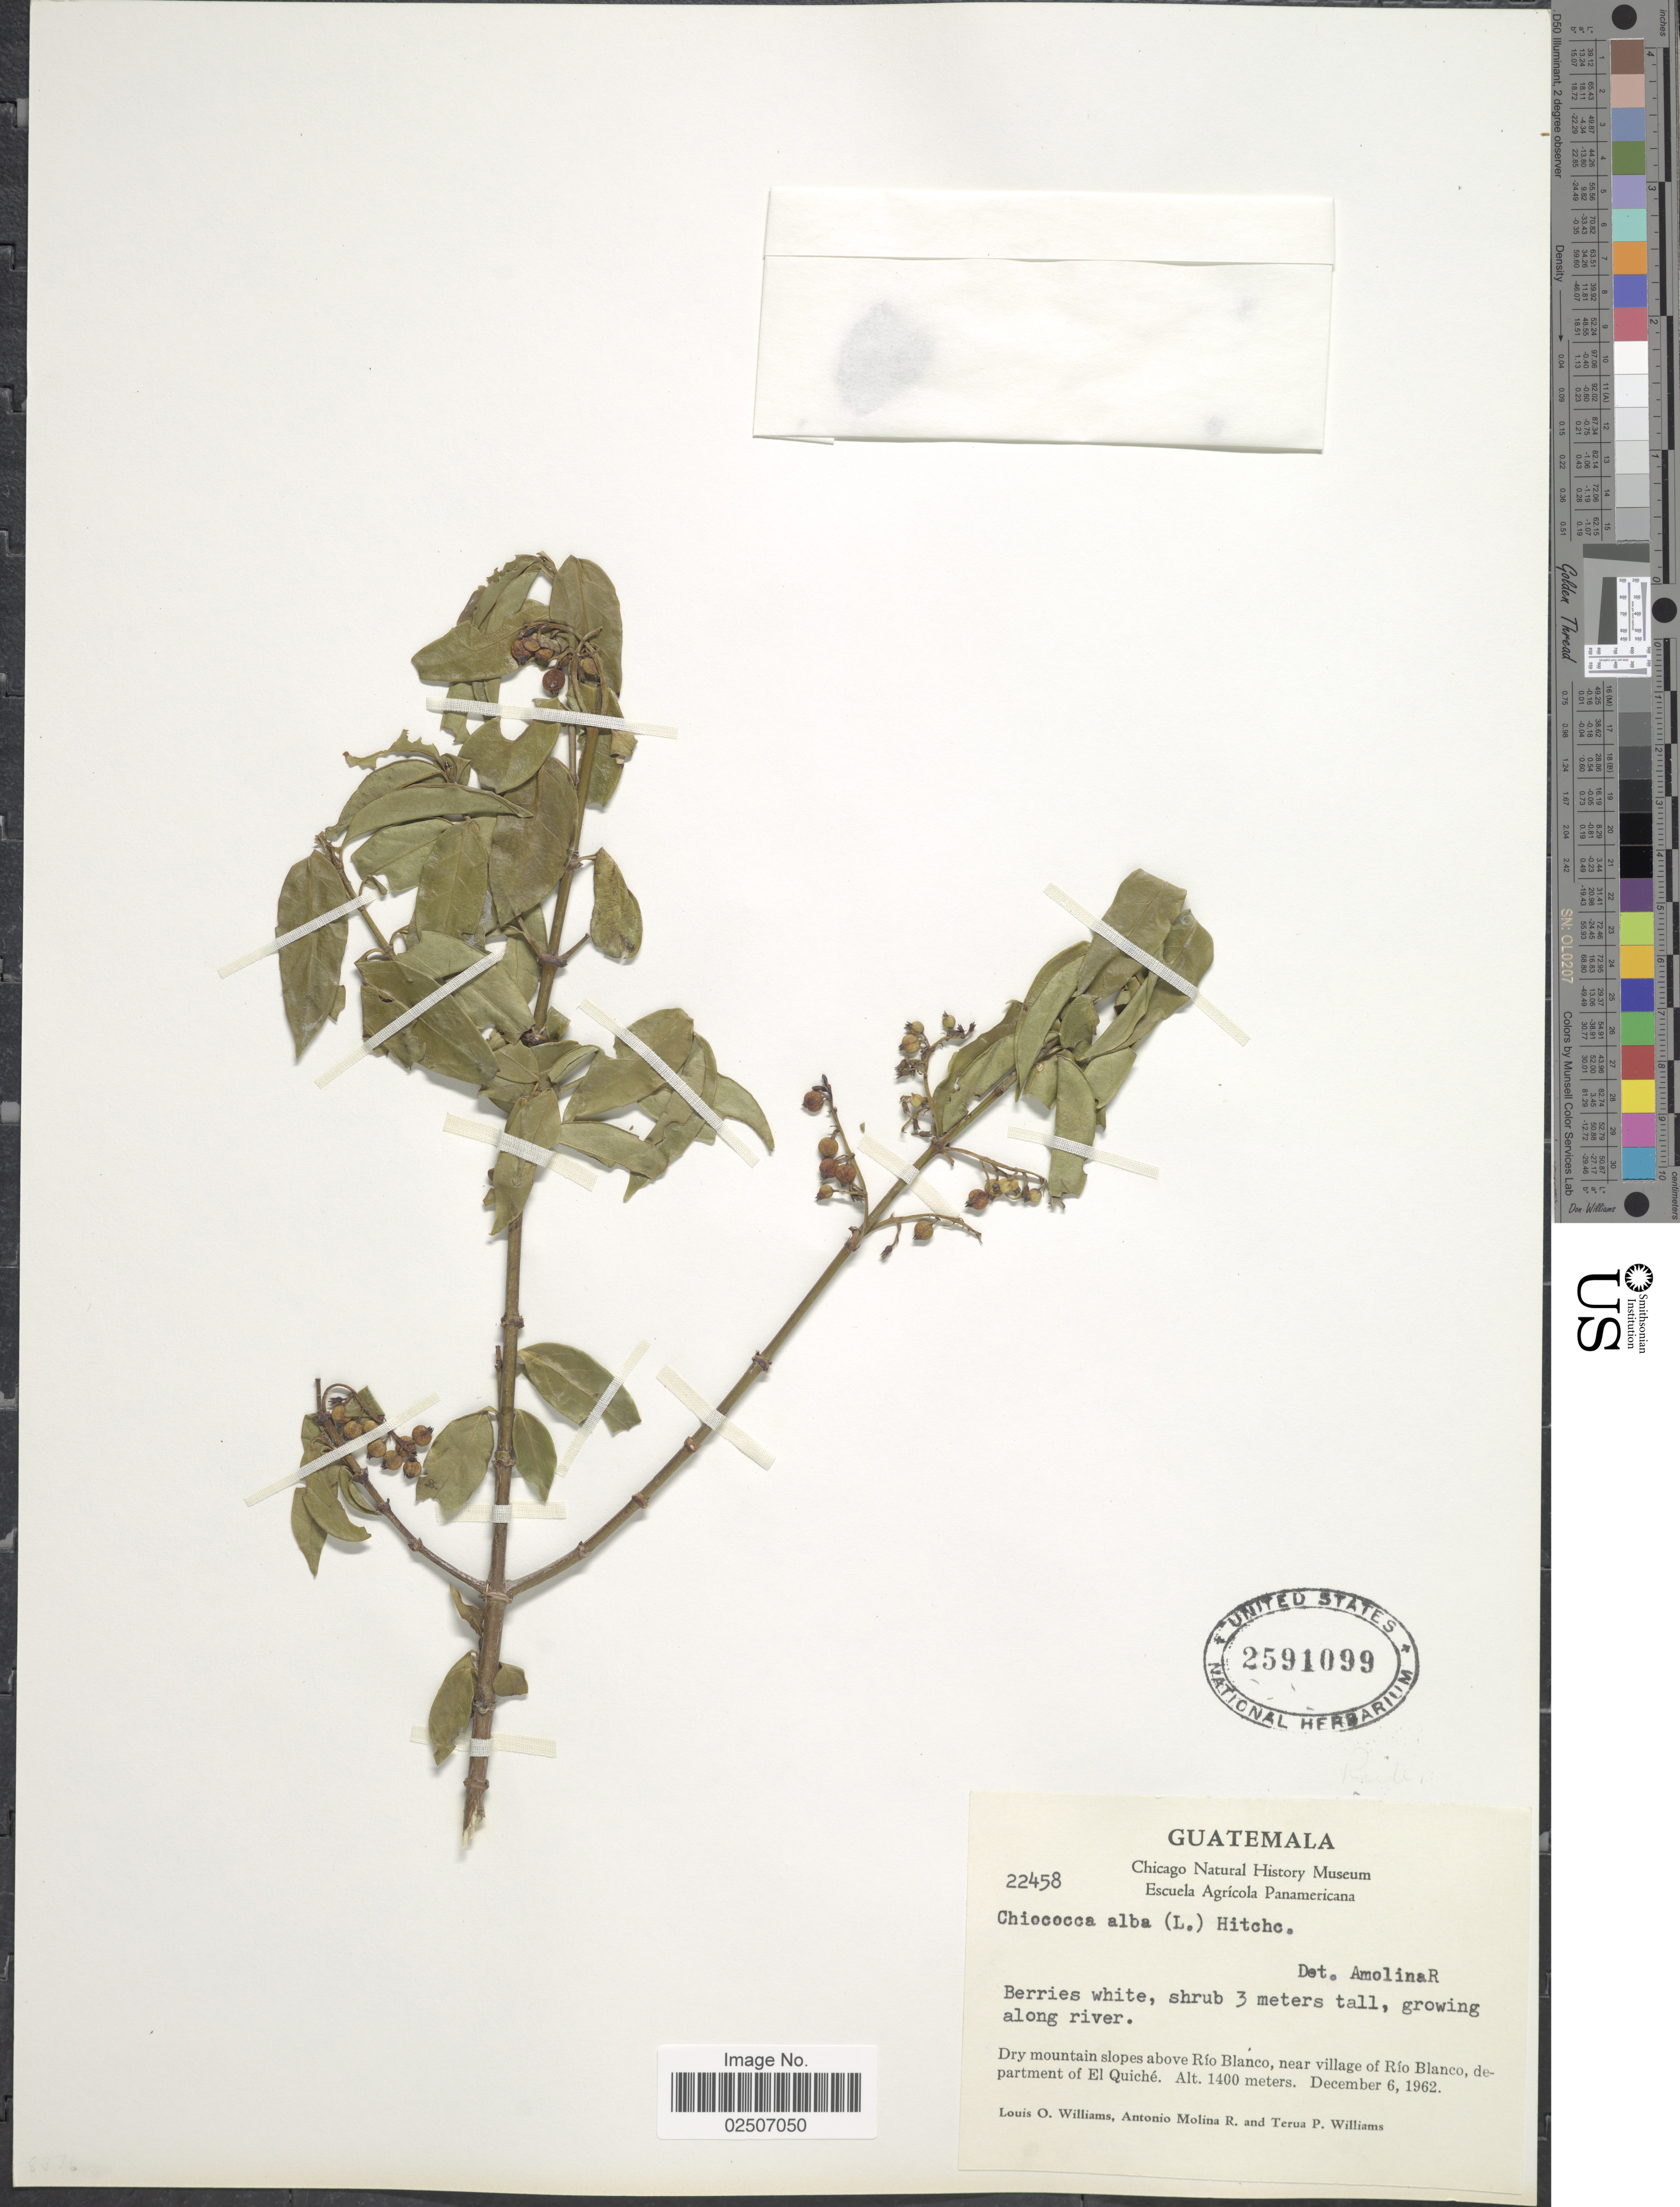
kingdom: Plantae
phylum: Tracheophyta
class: Magnoliopsida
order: Gentianales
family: Rubiaceae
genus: Chiococca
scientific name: Chiococca alba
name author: (L.) Hitchc.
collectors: L. O. Williams, A. Molina R. & T. Williams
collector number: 22458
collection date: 1962-12-06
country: Guatemala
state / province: El Quiché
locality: Dry mountain slopes above Rio Blanco, near village of Rio Blanco, department of El Quiche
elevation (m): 1400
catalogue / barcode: US 2591099